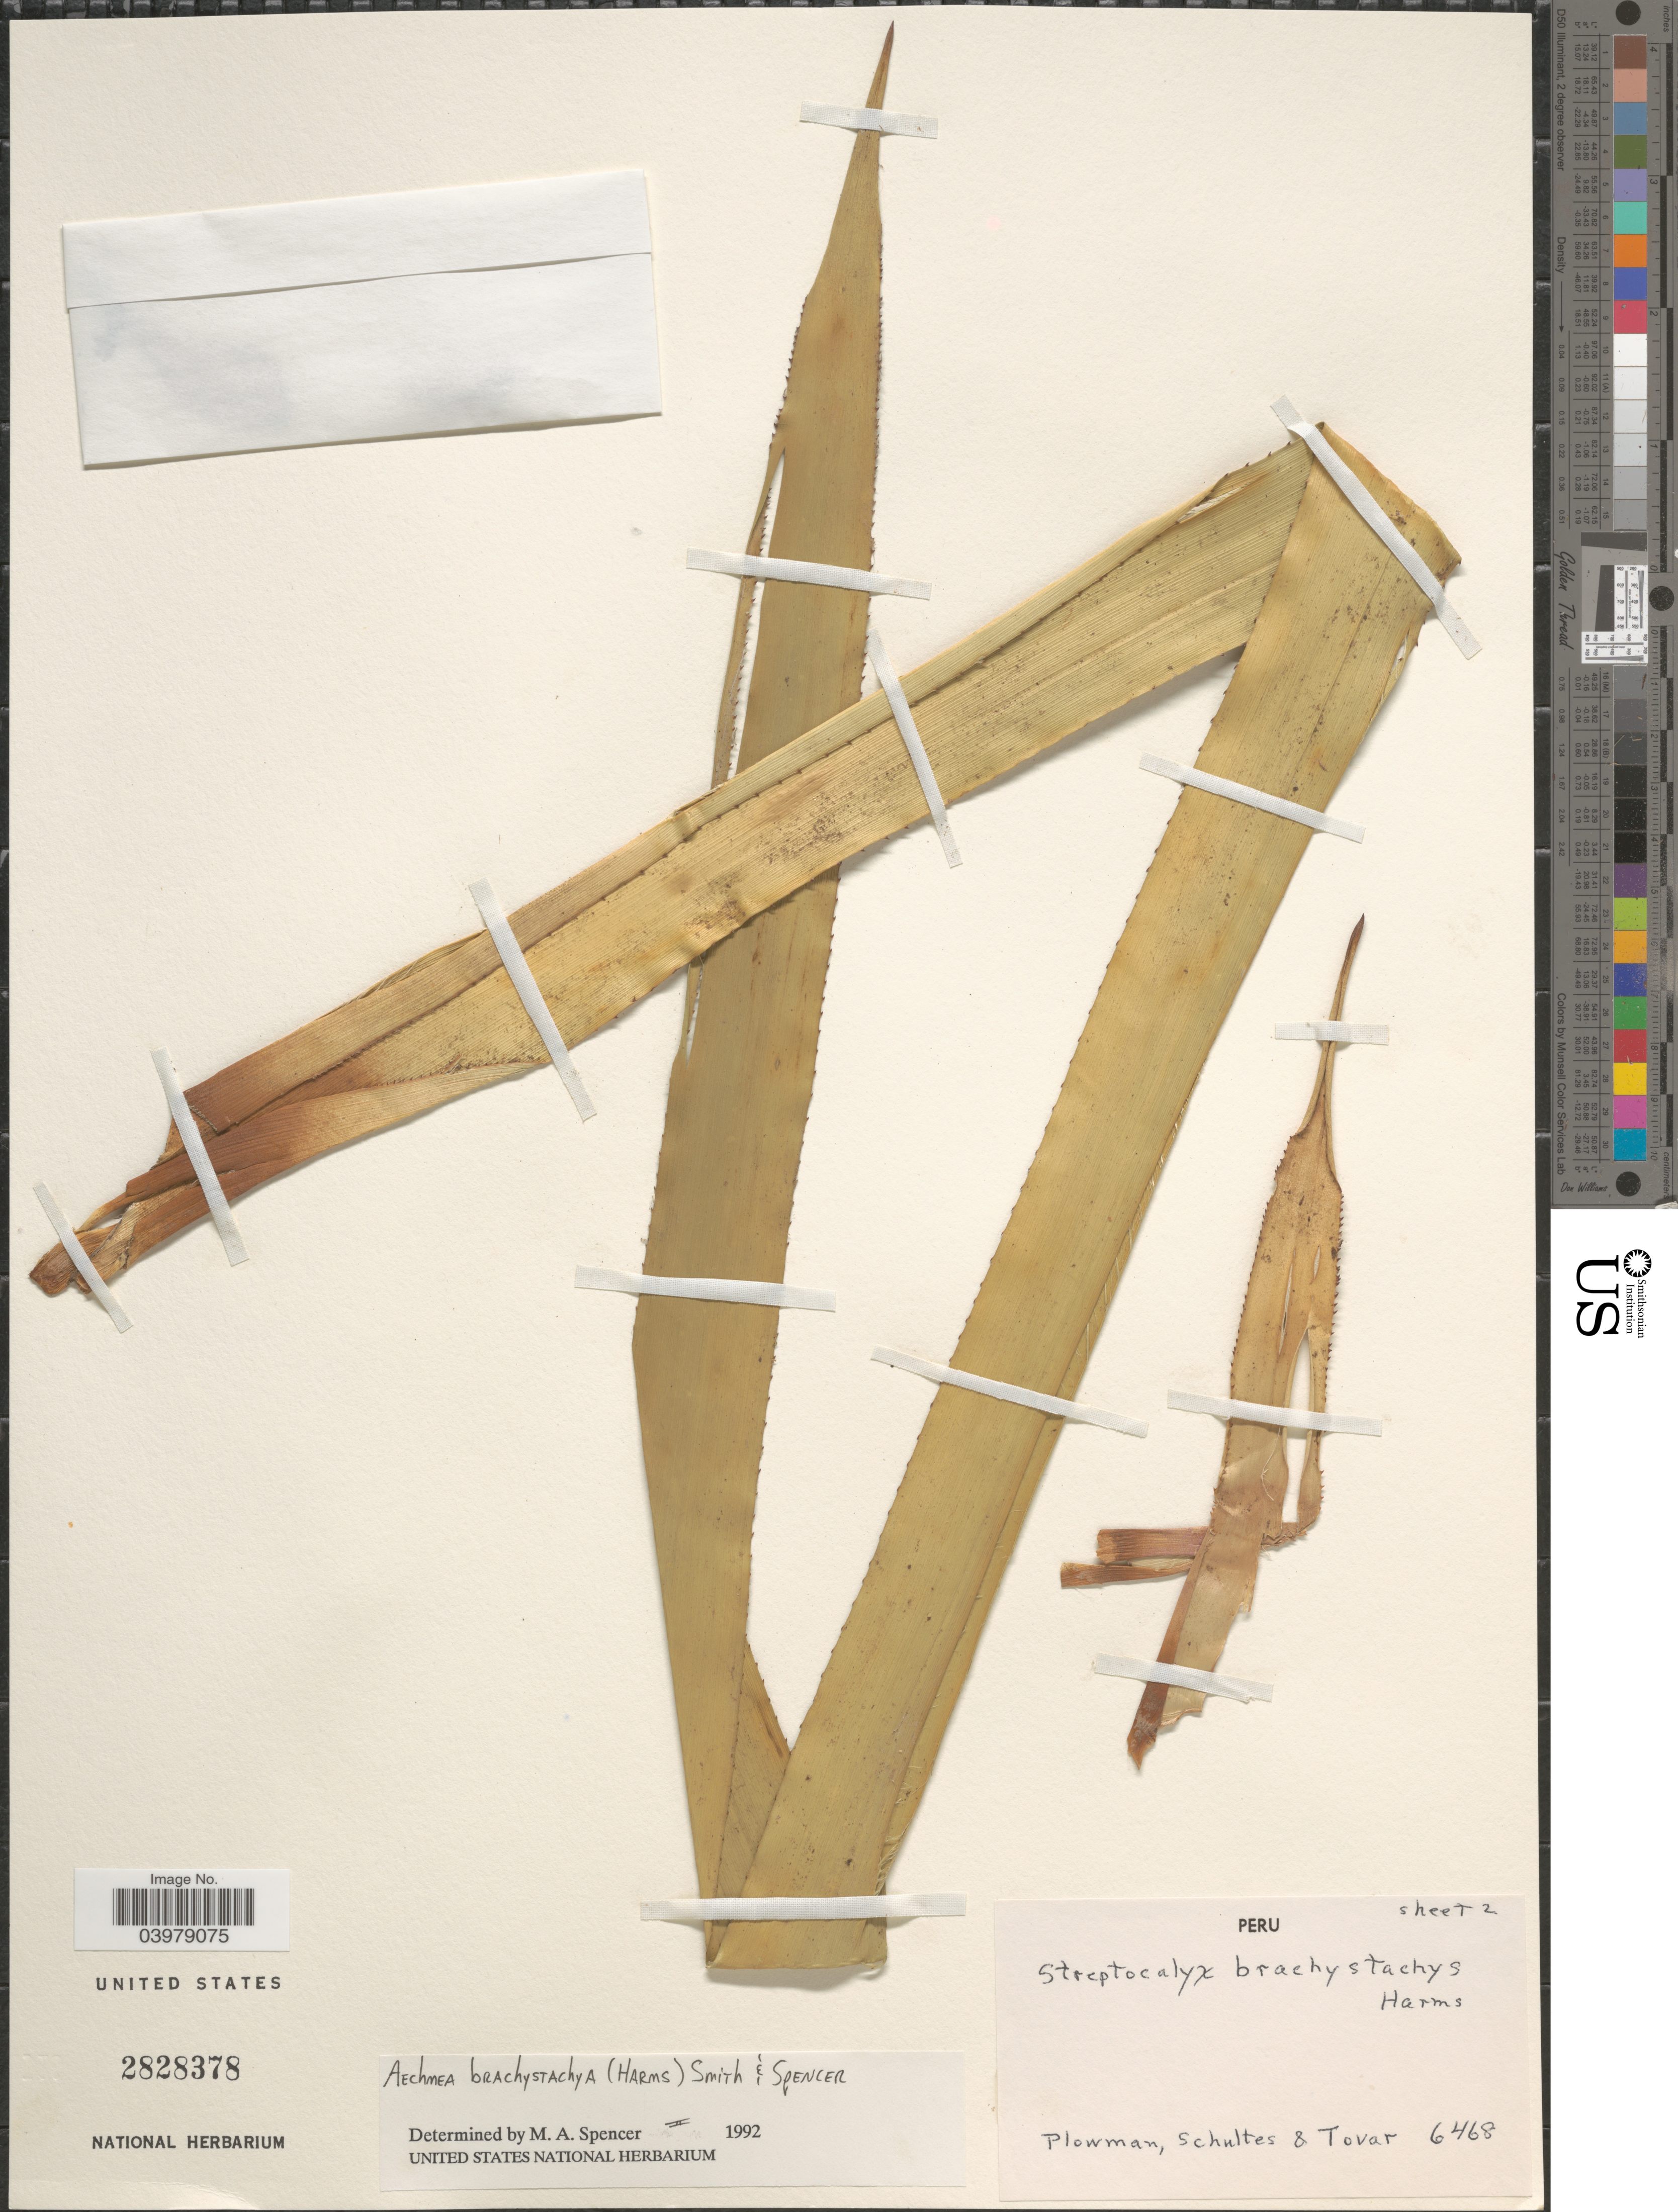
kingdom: Plantae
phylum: Tracheophyta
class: Liliopsida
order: Poales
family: Bromeliaceae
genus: Aechmea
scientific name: Aechmea brachystachys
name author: (Harms) L.B. Sm. & M.A. Spencer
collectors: Plowman, -- Schultes & -. Tovar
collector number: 6468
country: Peru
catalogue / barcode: US 2828378